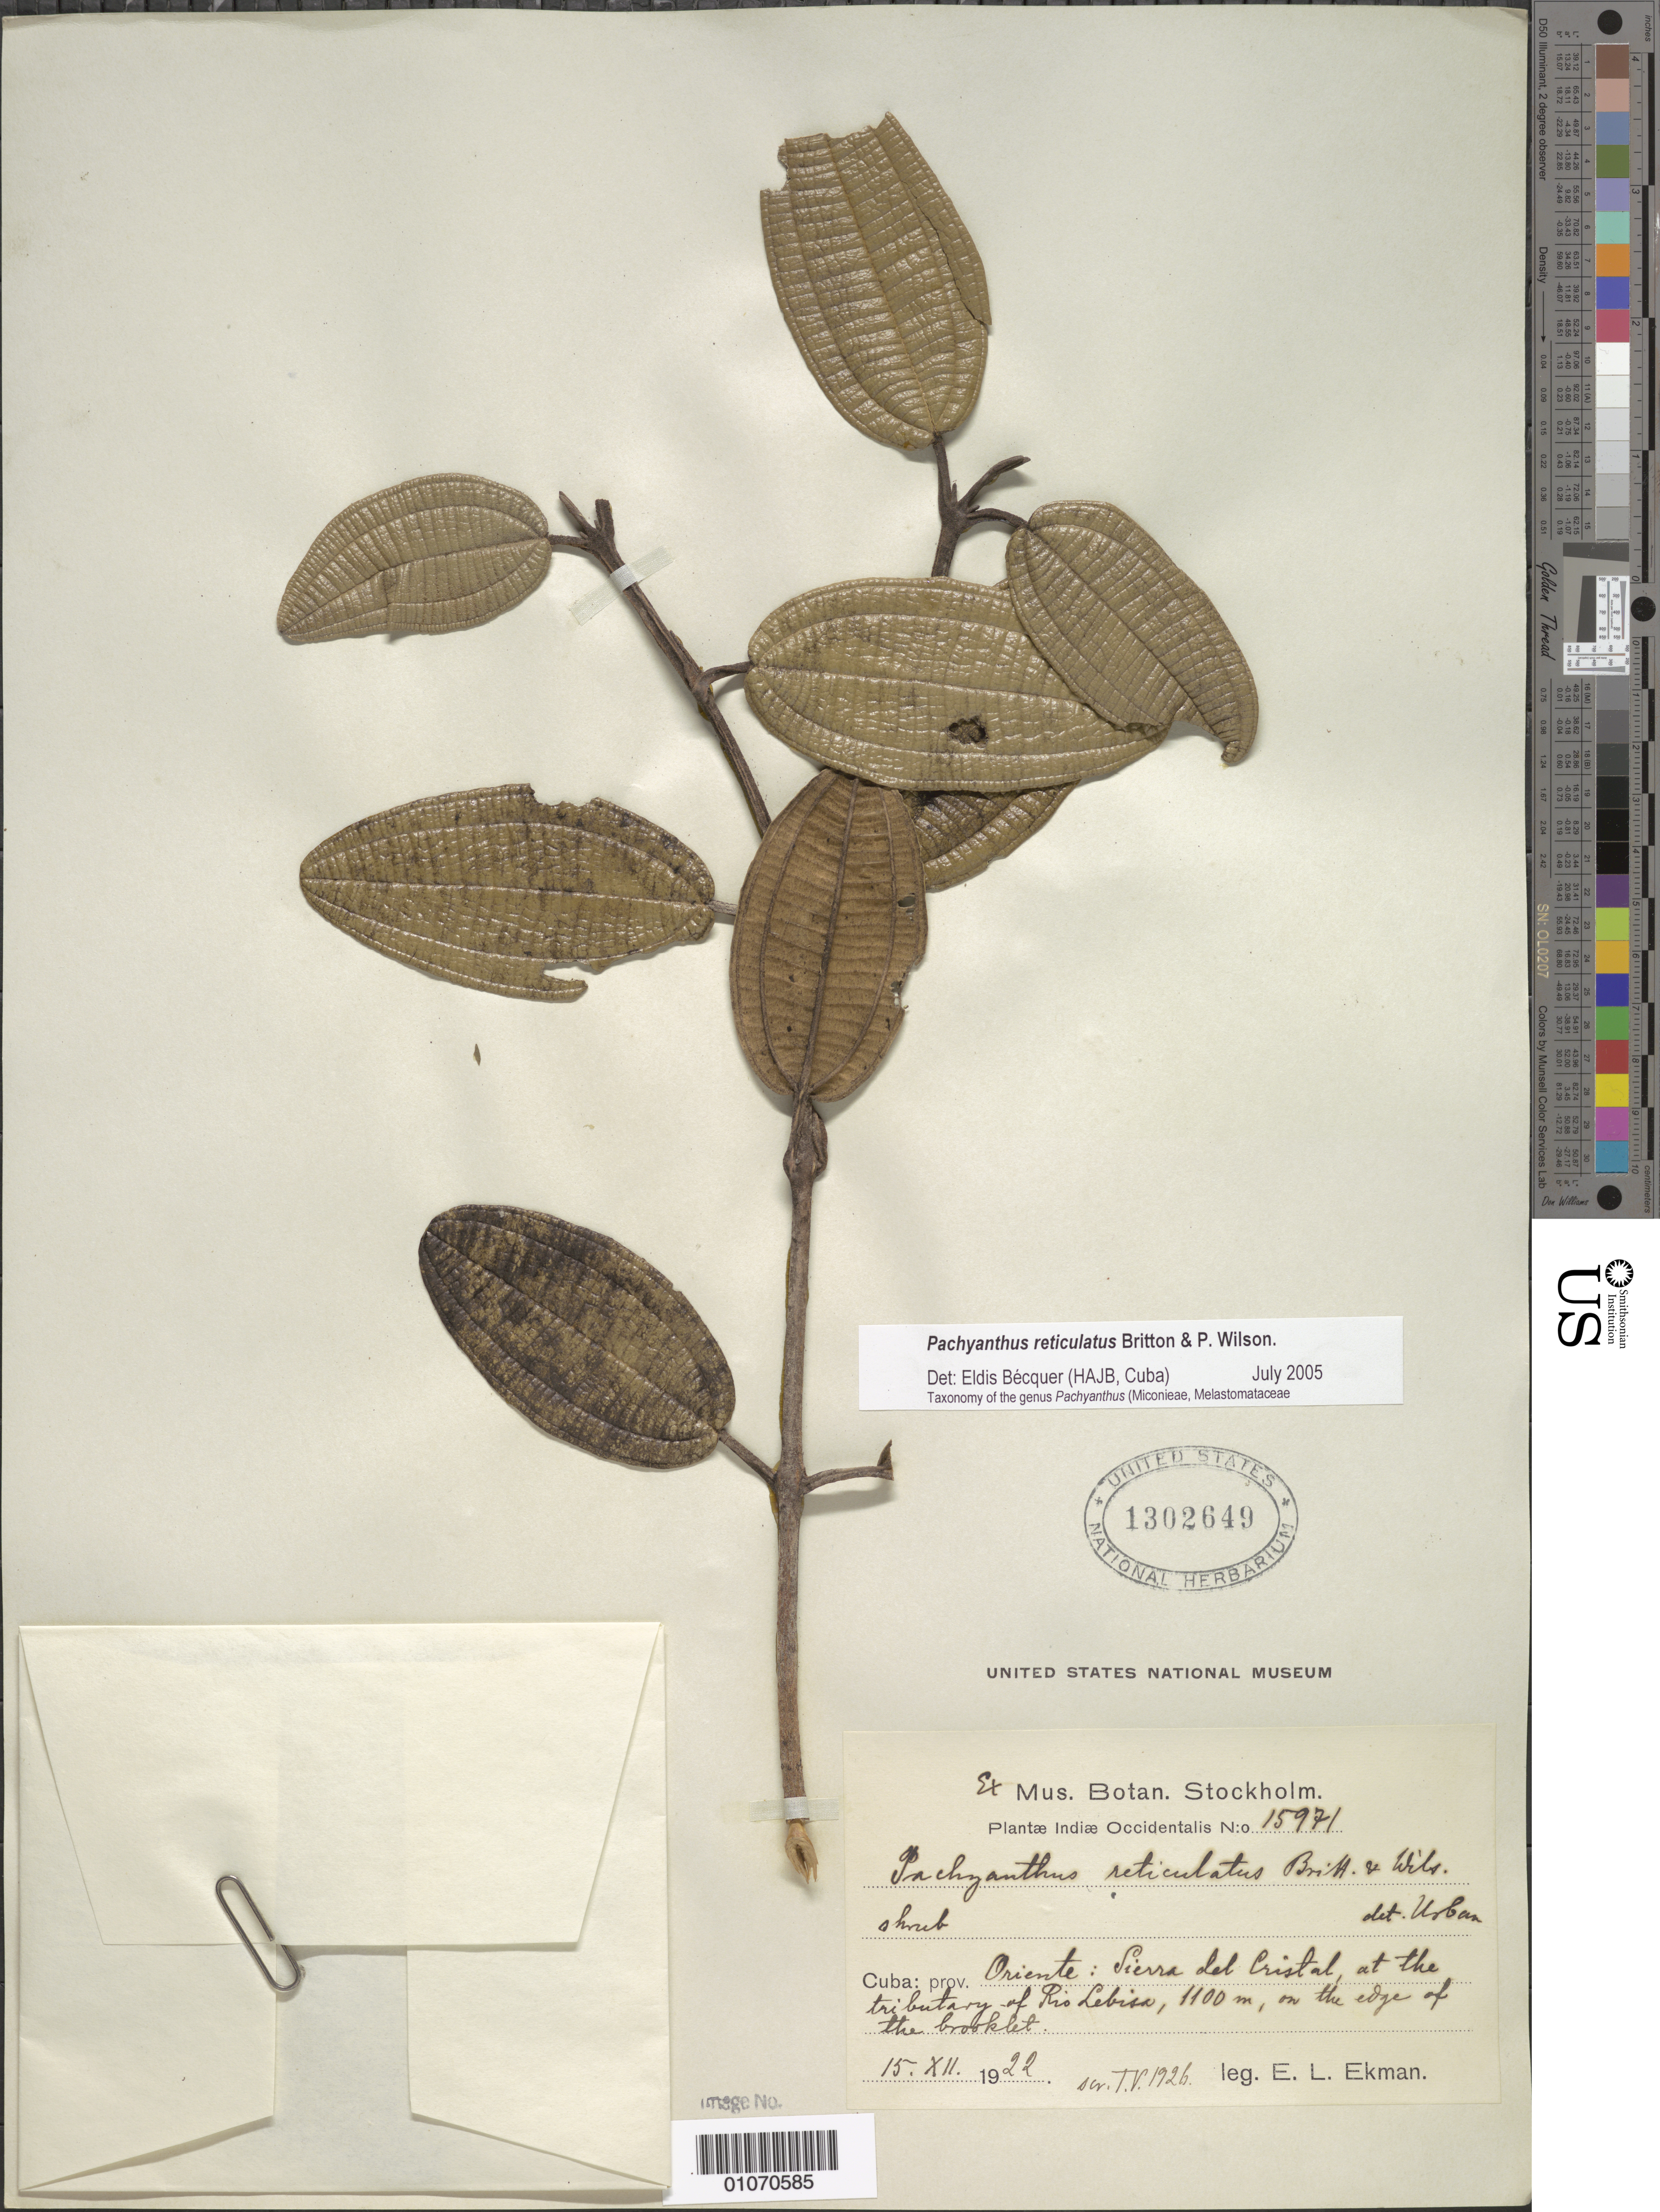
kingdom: Plantae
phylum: Tracheophyta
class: Magnoliopsida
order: Myrtales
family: Melastomataceae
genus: Pachyanthus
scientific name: Pachyanthus reticulatus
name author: Britton & P. Wilson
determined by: Bécquer Granados, E. R., (HAJB)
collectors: E. L. Ekman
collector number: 15971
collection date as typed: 15 Dec 1922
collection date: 1922-12-15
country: Cuba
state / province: Oriente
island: Cuba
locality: Sierra del Cristal, at the tributary of Río Lebisa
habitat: Edge of brooklet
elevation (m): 1100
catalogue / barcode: US 1302649